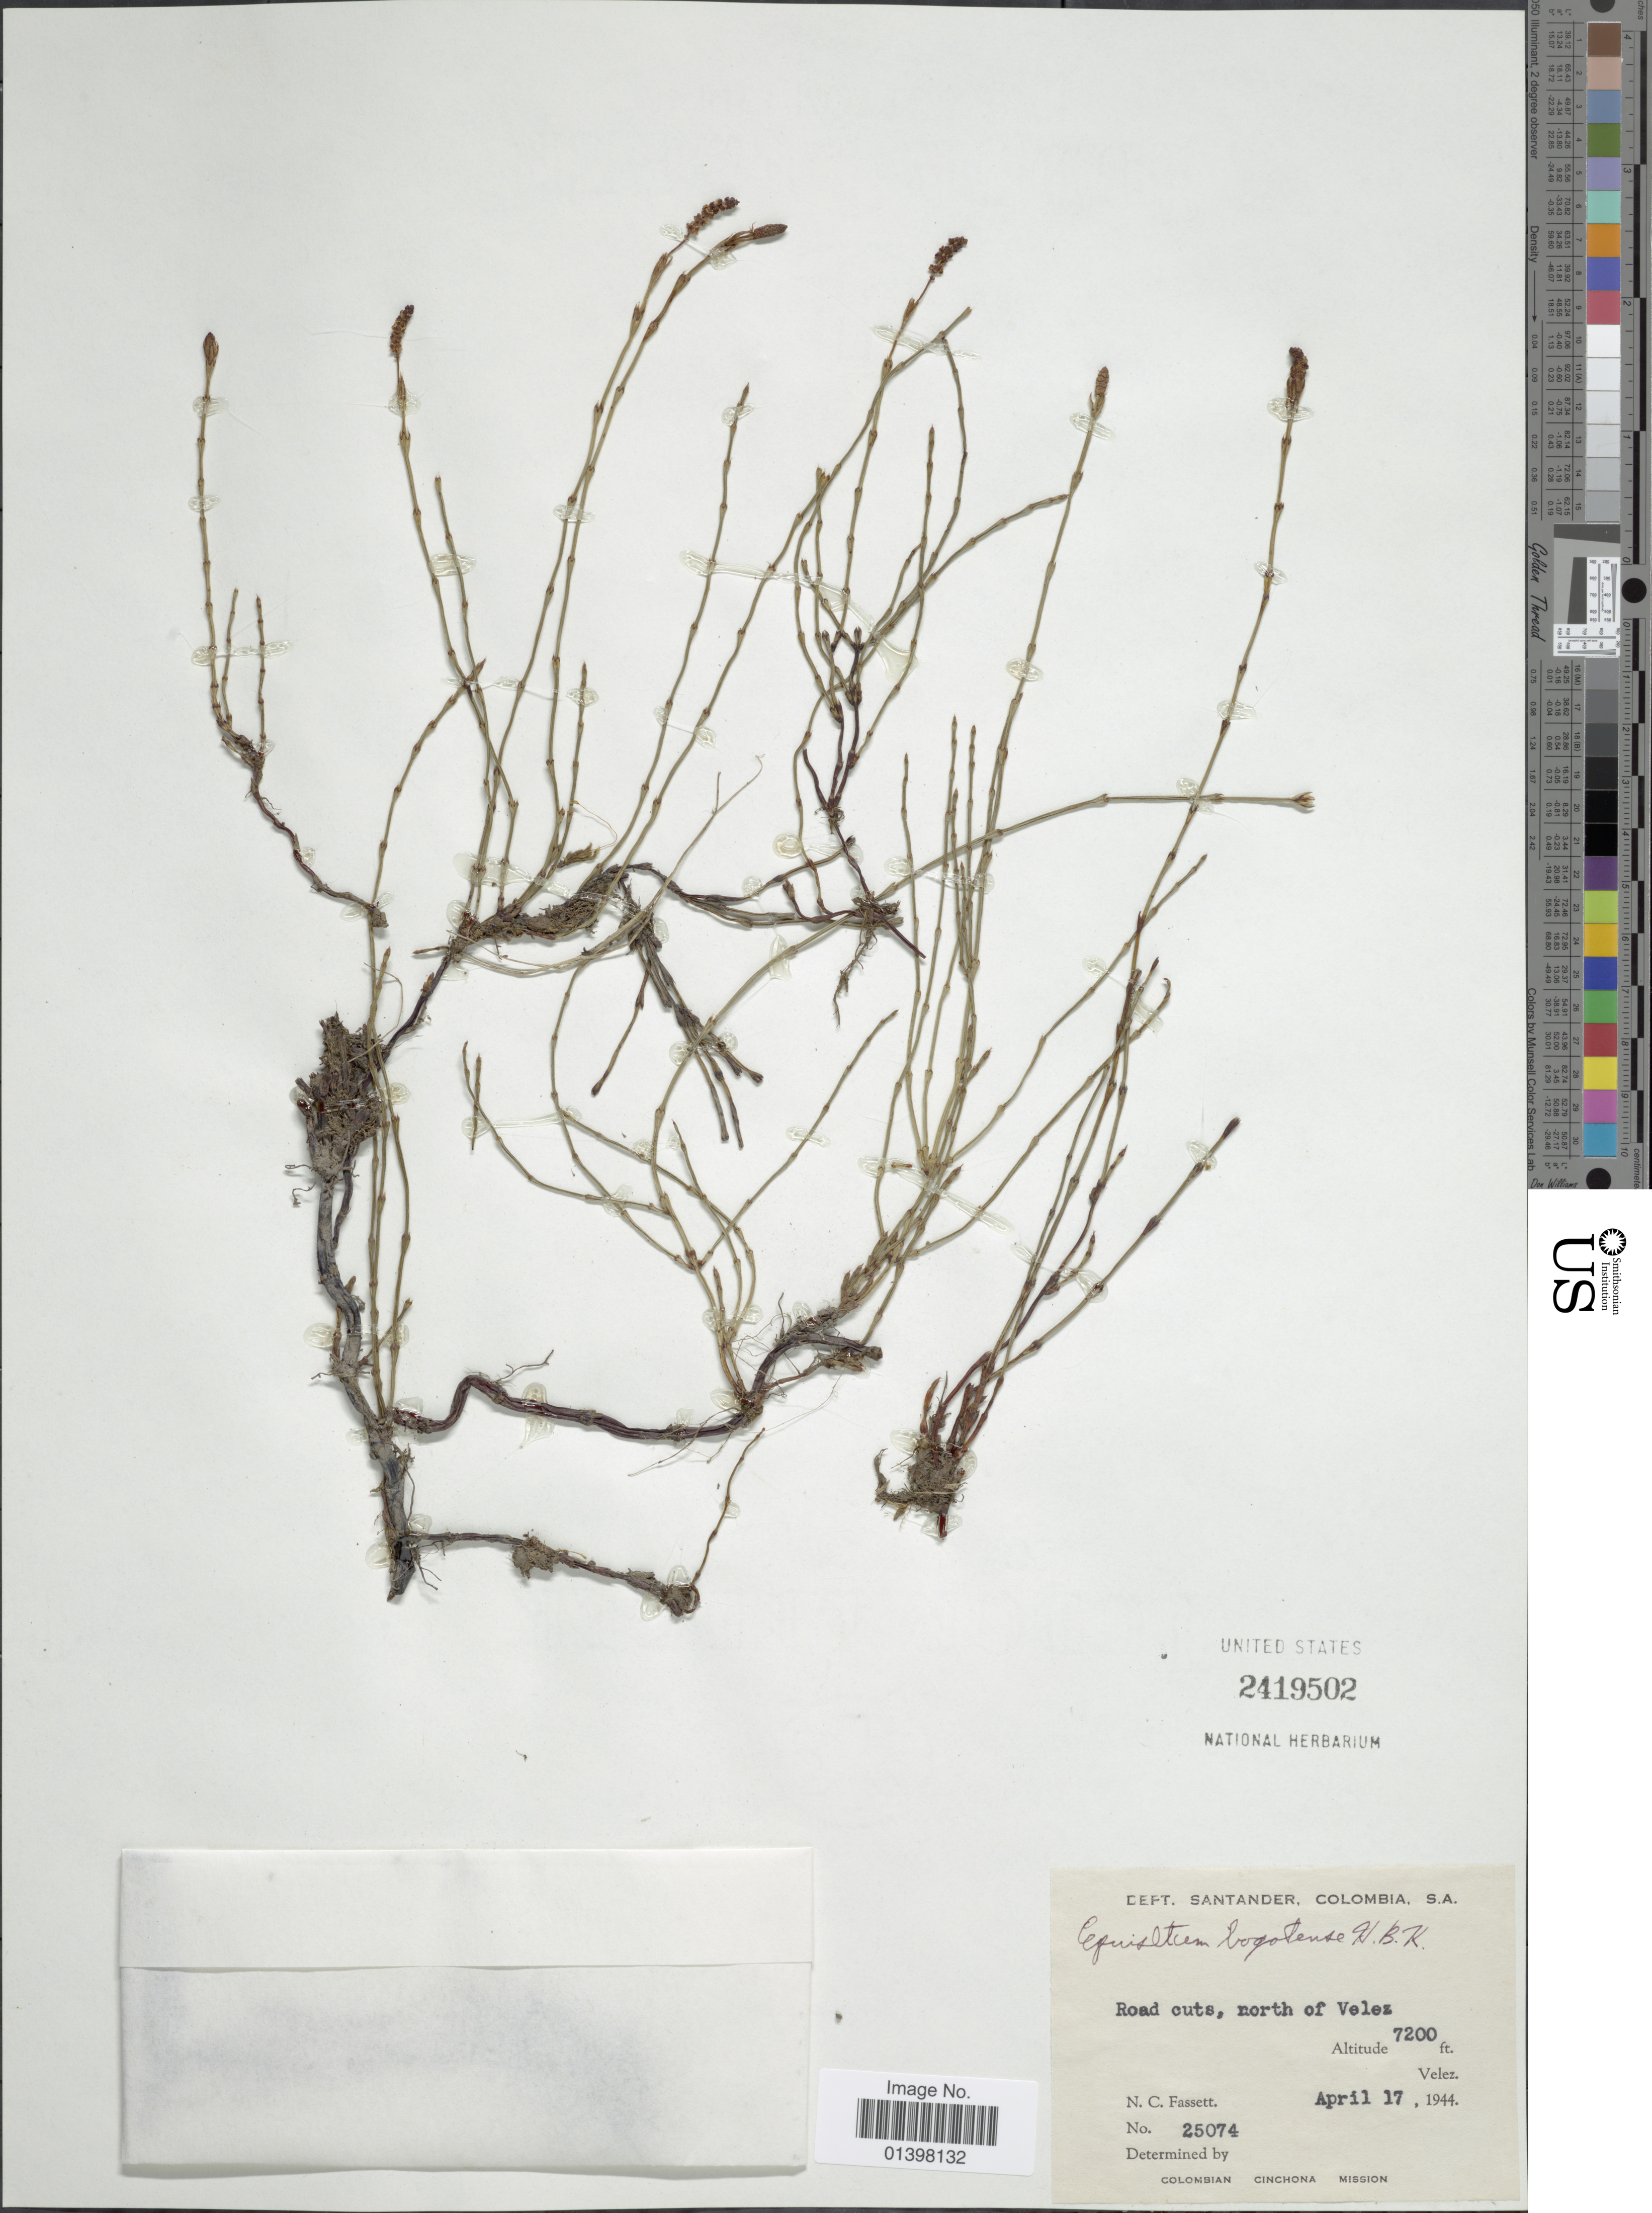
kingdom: Plantae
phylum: Tracheophyta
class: Polypodiopsida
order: Equisetales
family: Equisetaceae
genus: Equisetum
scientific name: Equisetum bogotense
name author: Kunth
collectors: N. C. Fassett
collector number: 25074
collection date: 1944-04-17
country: Colombia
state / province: Santander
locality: Road cuts, north of Velez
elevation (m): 2195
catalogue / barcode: US 2419502